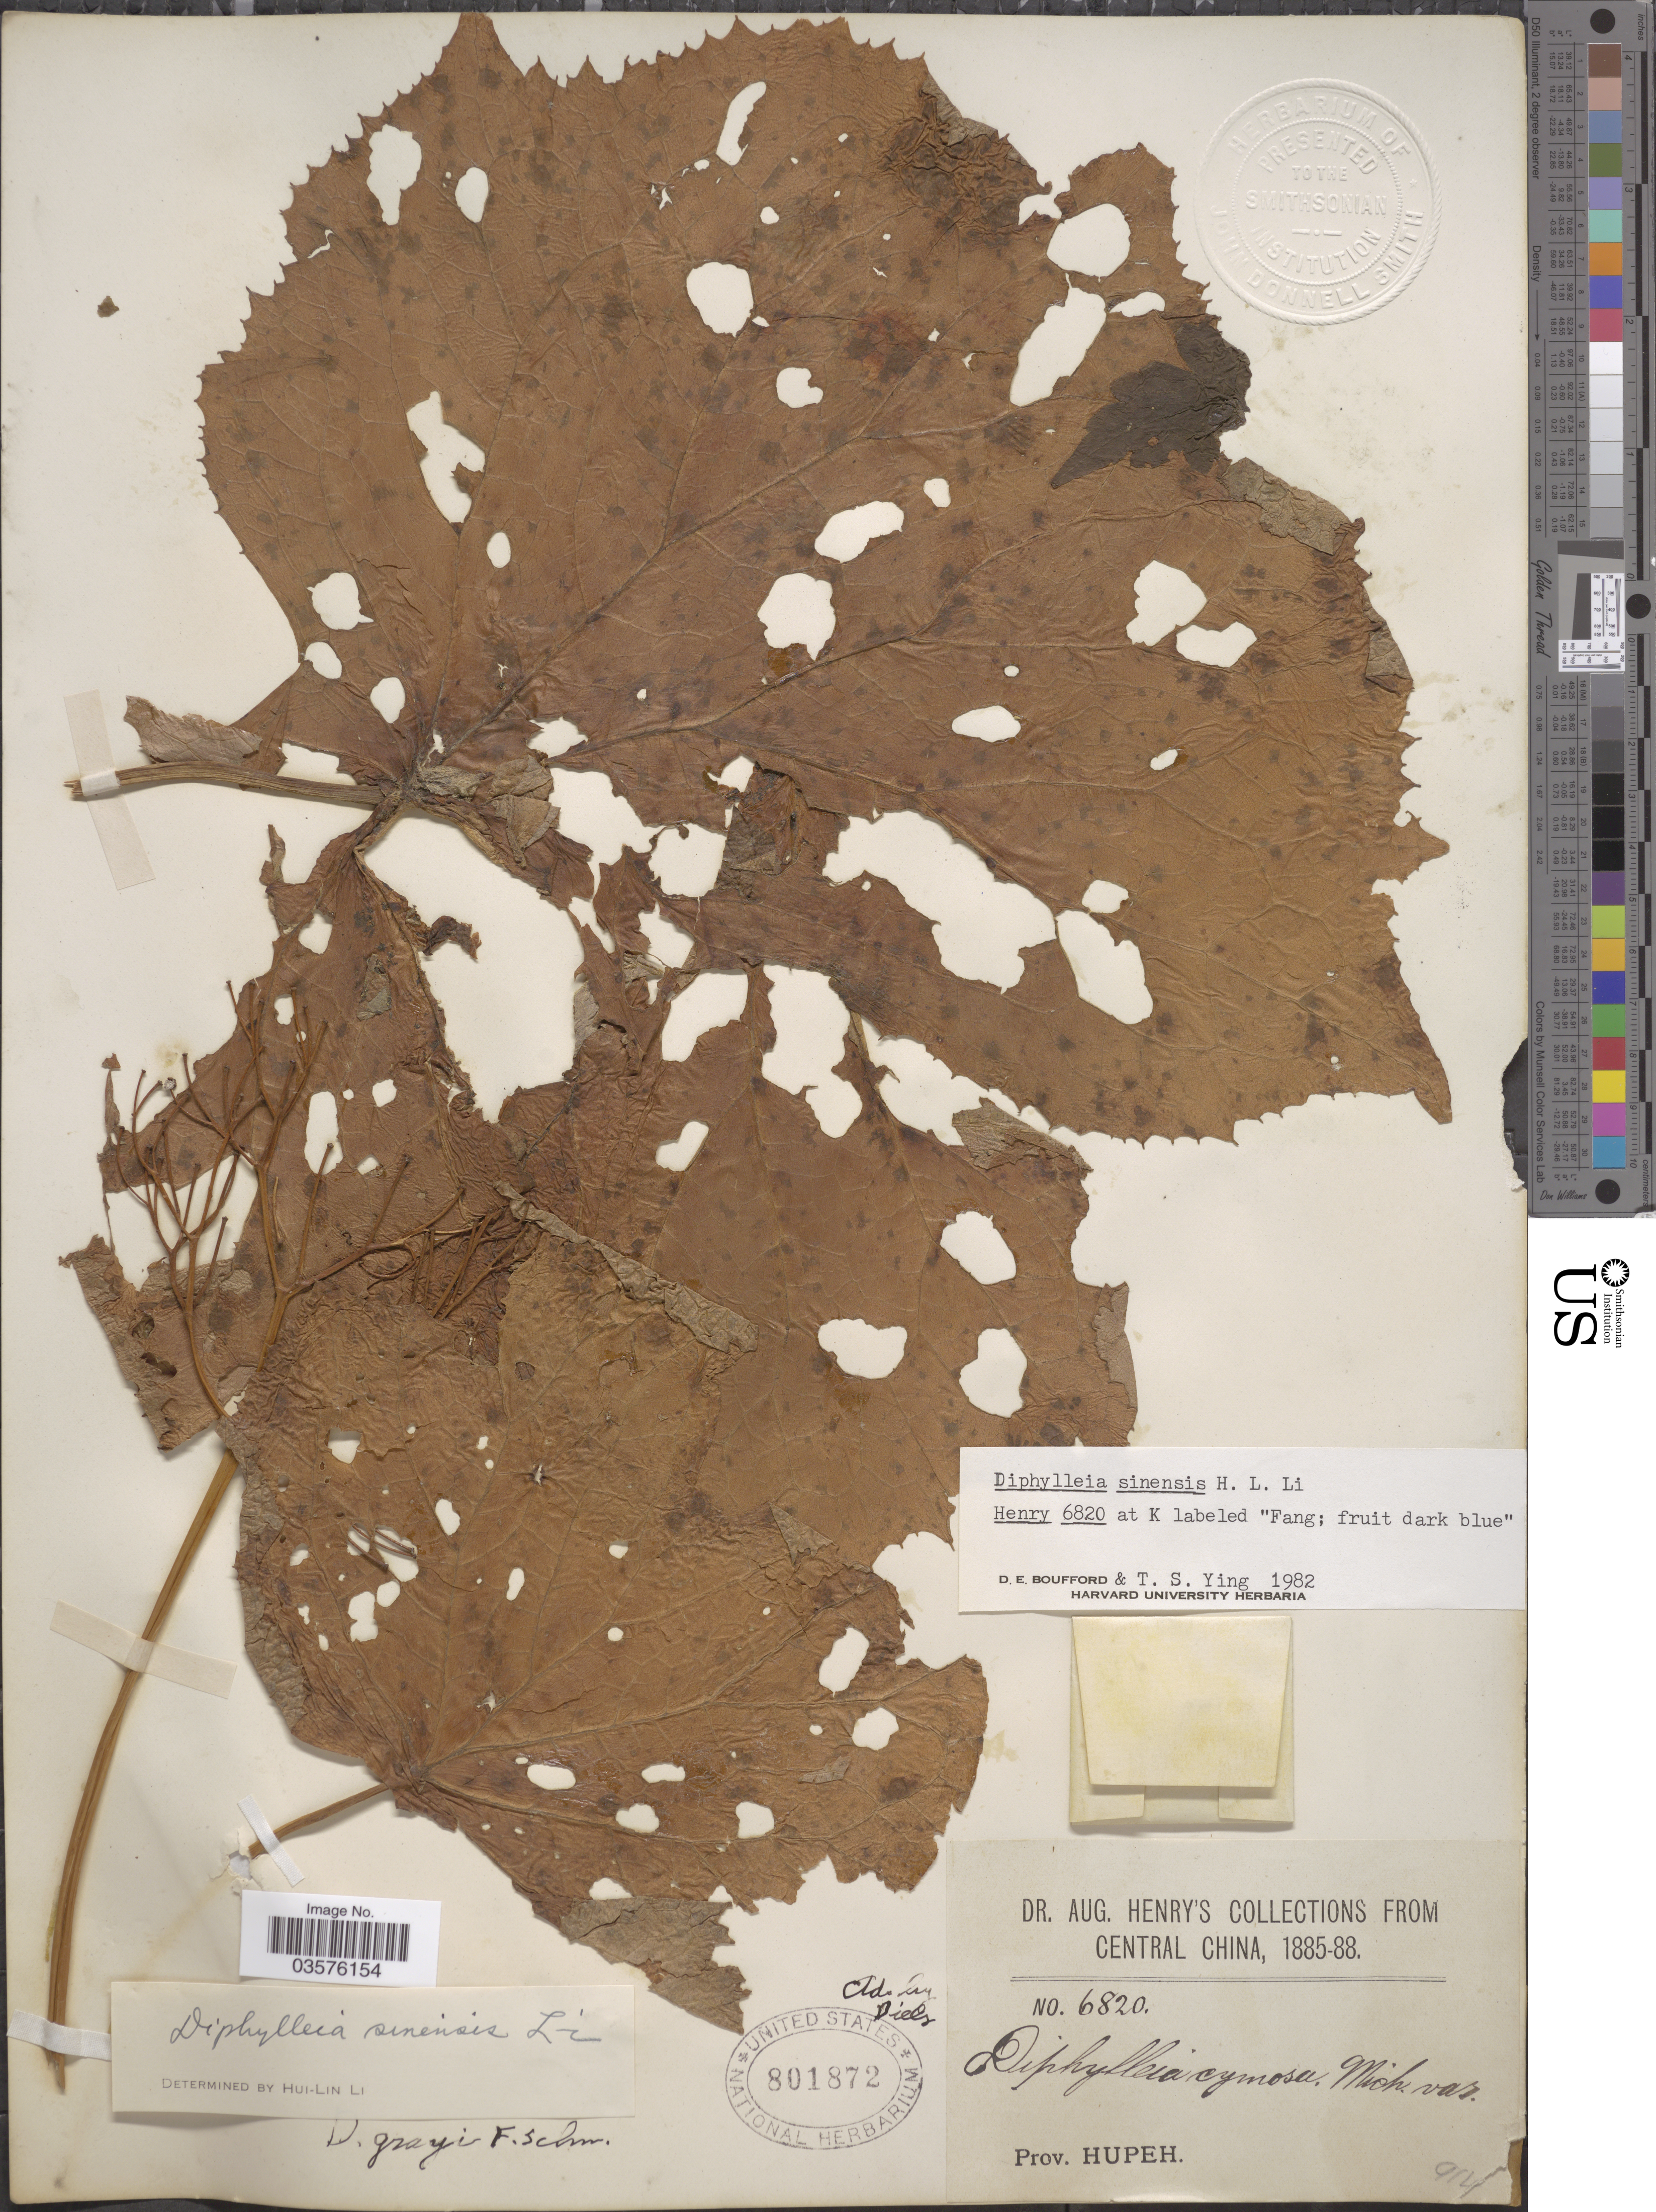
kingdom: Plantae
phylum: Tracheophyta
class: Magnoliopsida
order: Ranunculales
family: Berberidaceae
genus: Diphylleia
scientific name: Diphylleia sinensis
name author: H.L. Li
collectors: A. Henry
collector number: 6820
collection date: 1885/1888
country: China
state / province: Hubei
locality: Central China. Prov. Hupeh.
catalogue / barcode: US 801872